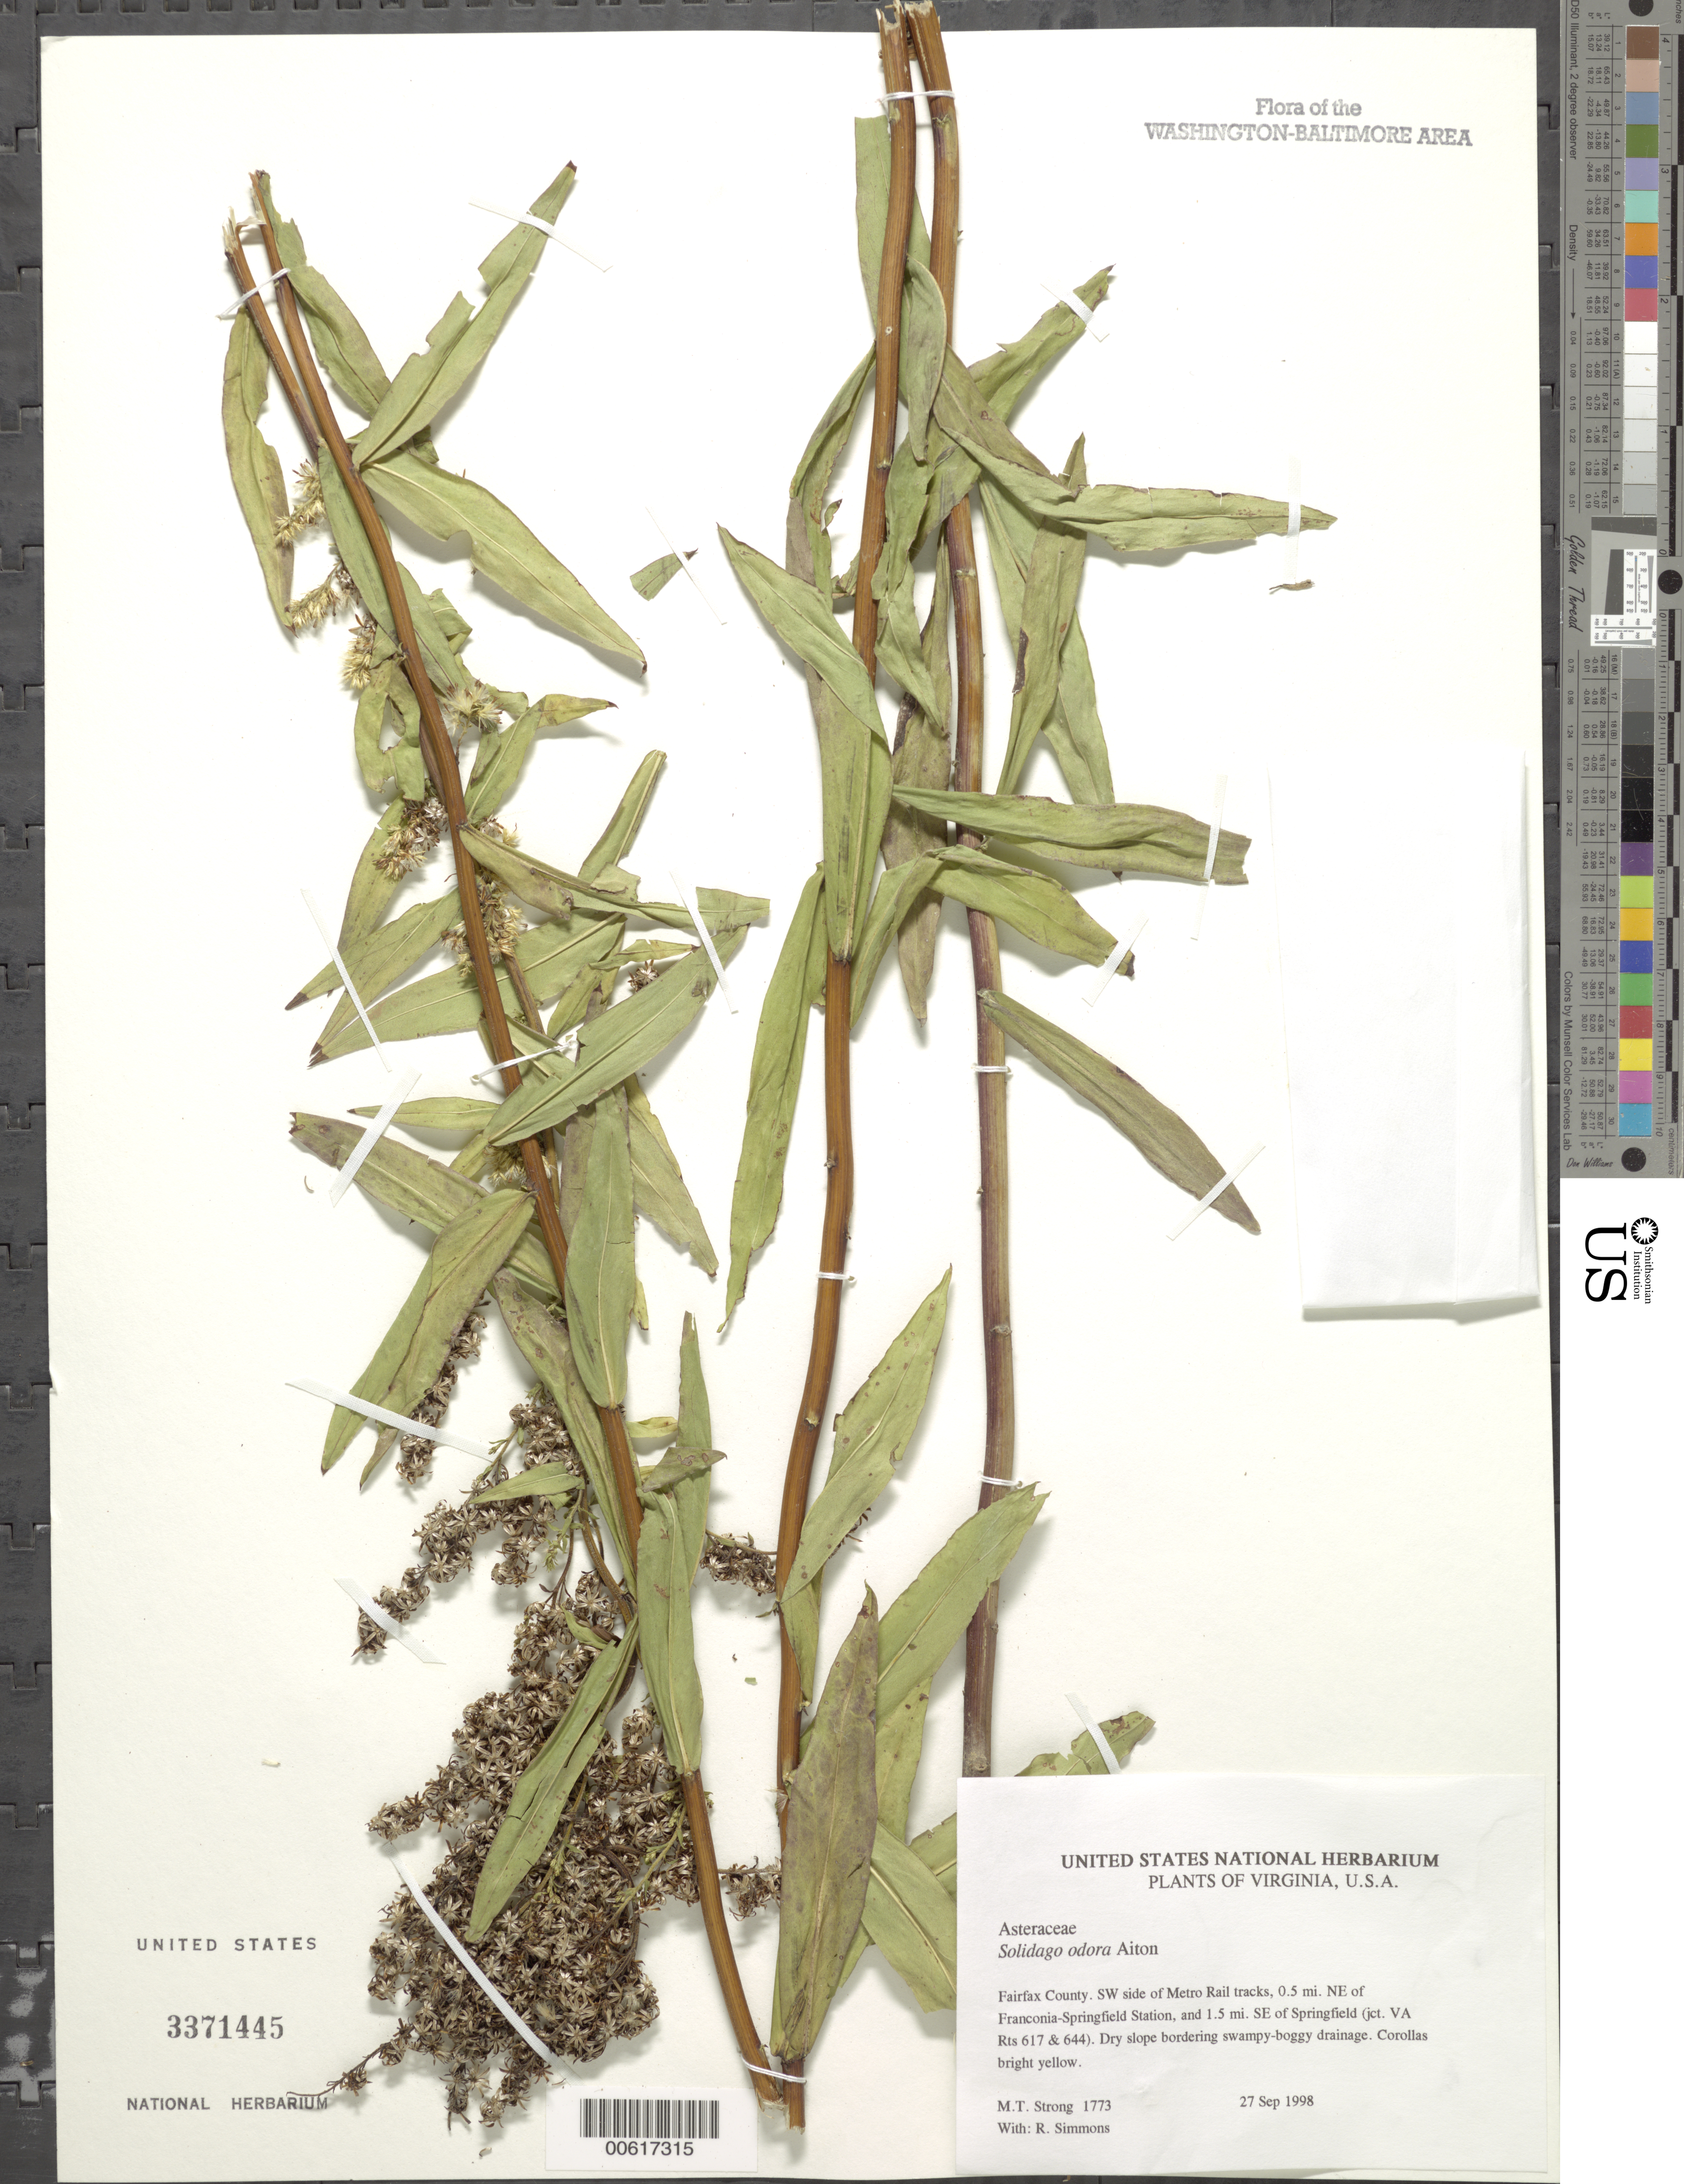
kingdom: Plantae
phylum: Tracheophyta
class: Magnoliopsida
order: Asterales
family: Asteraceae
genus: Solidago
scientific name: Solidago odora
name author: Aiton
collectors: M. T. Strong & R. Simmons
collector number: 1773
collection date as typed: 27 Sep 1998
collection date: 1998-09-27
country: United States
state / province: Virginia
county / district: Fairfax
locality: SW side of Metro Rail System, 0.5-0.6 mi. NE of Franconia-Springfield Station, 1.5 mi. SE of Springfield (jct. VA Rts 617 & 644)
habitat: Dry slope bordering swampy-boggy drainage.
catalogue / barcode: US 3371445